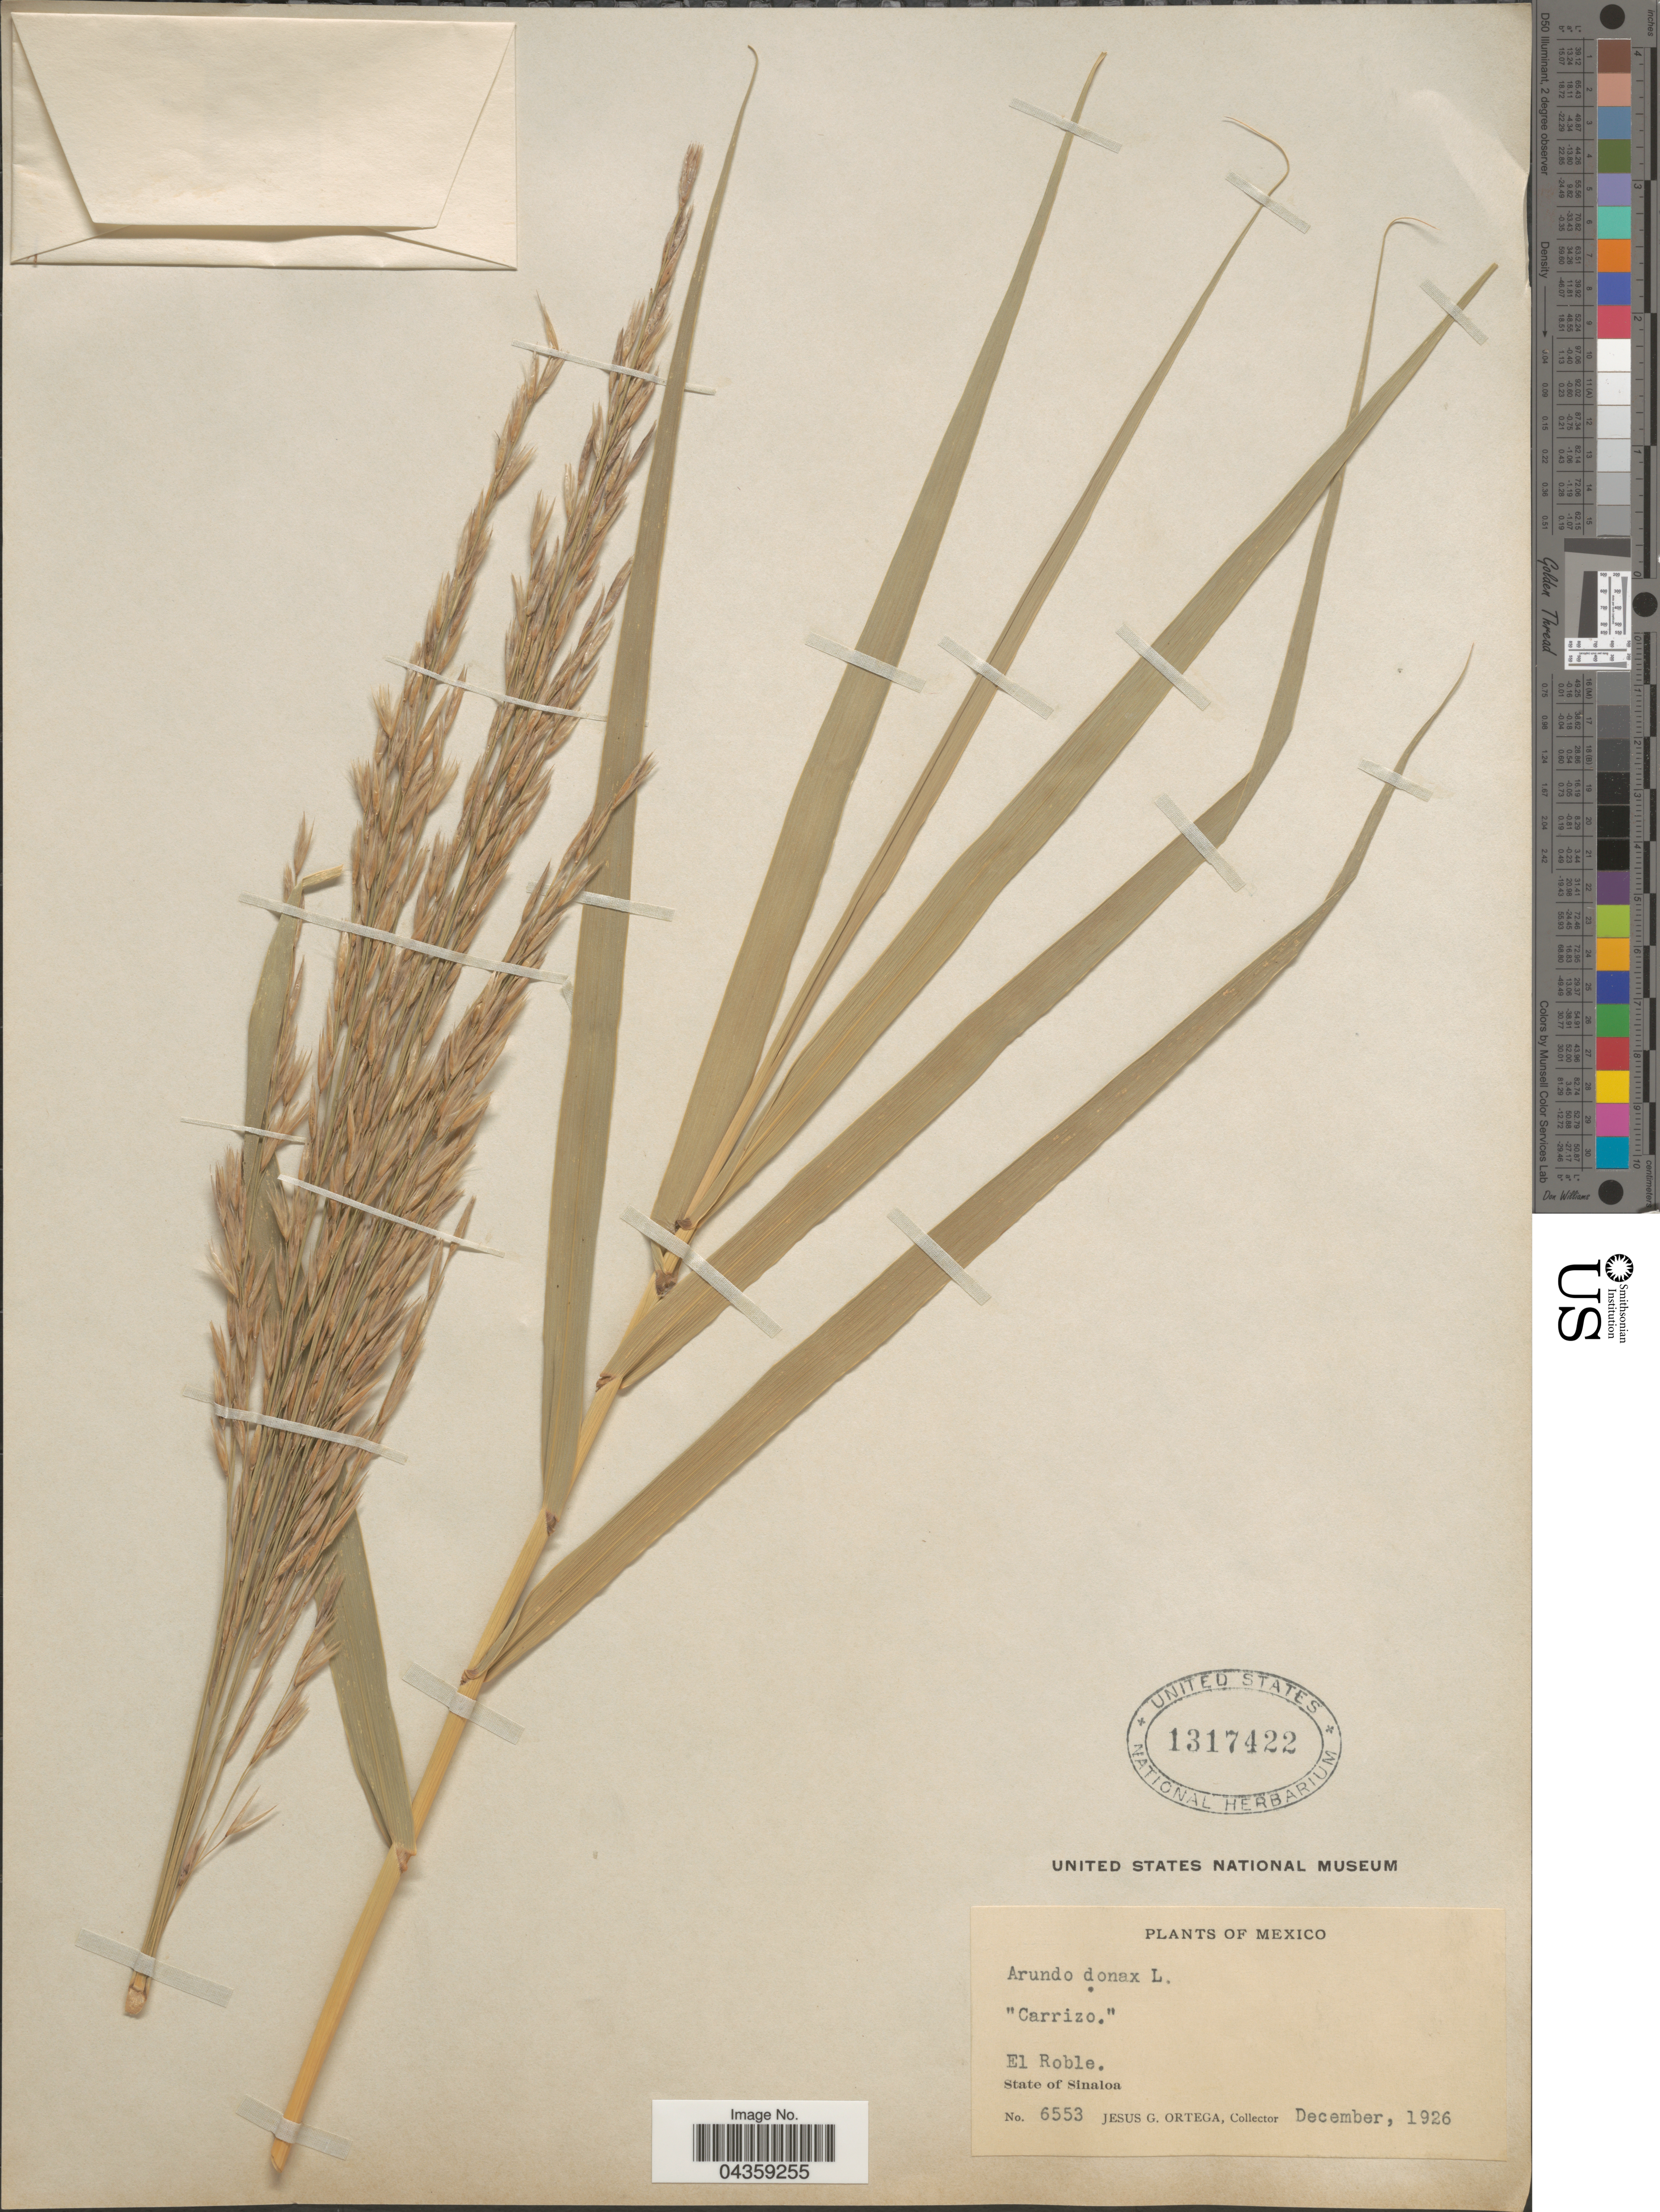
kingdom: Plantae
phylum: Tracheophyta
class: Liliopsida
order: Poales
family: Poaceae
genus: Arundo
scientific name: Arundo donax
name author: L.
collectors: J. Ortega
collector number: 6553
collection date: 1926-12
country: Mexico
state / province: Sinaloa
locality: El Roble. State of Sinaloa.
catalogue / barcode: US 1317422